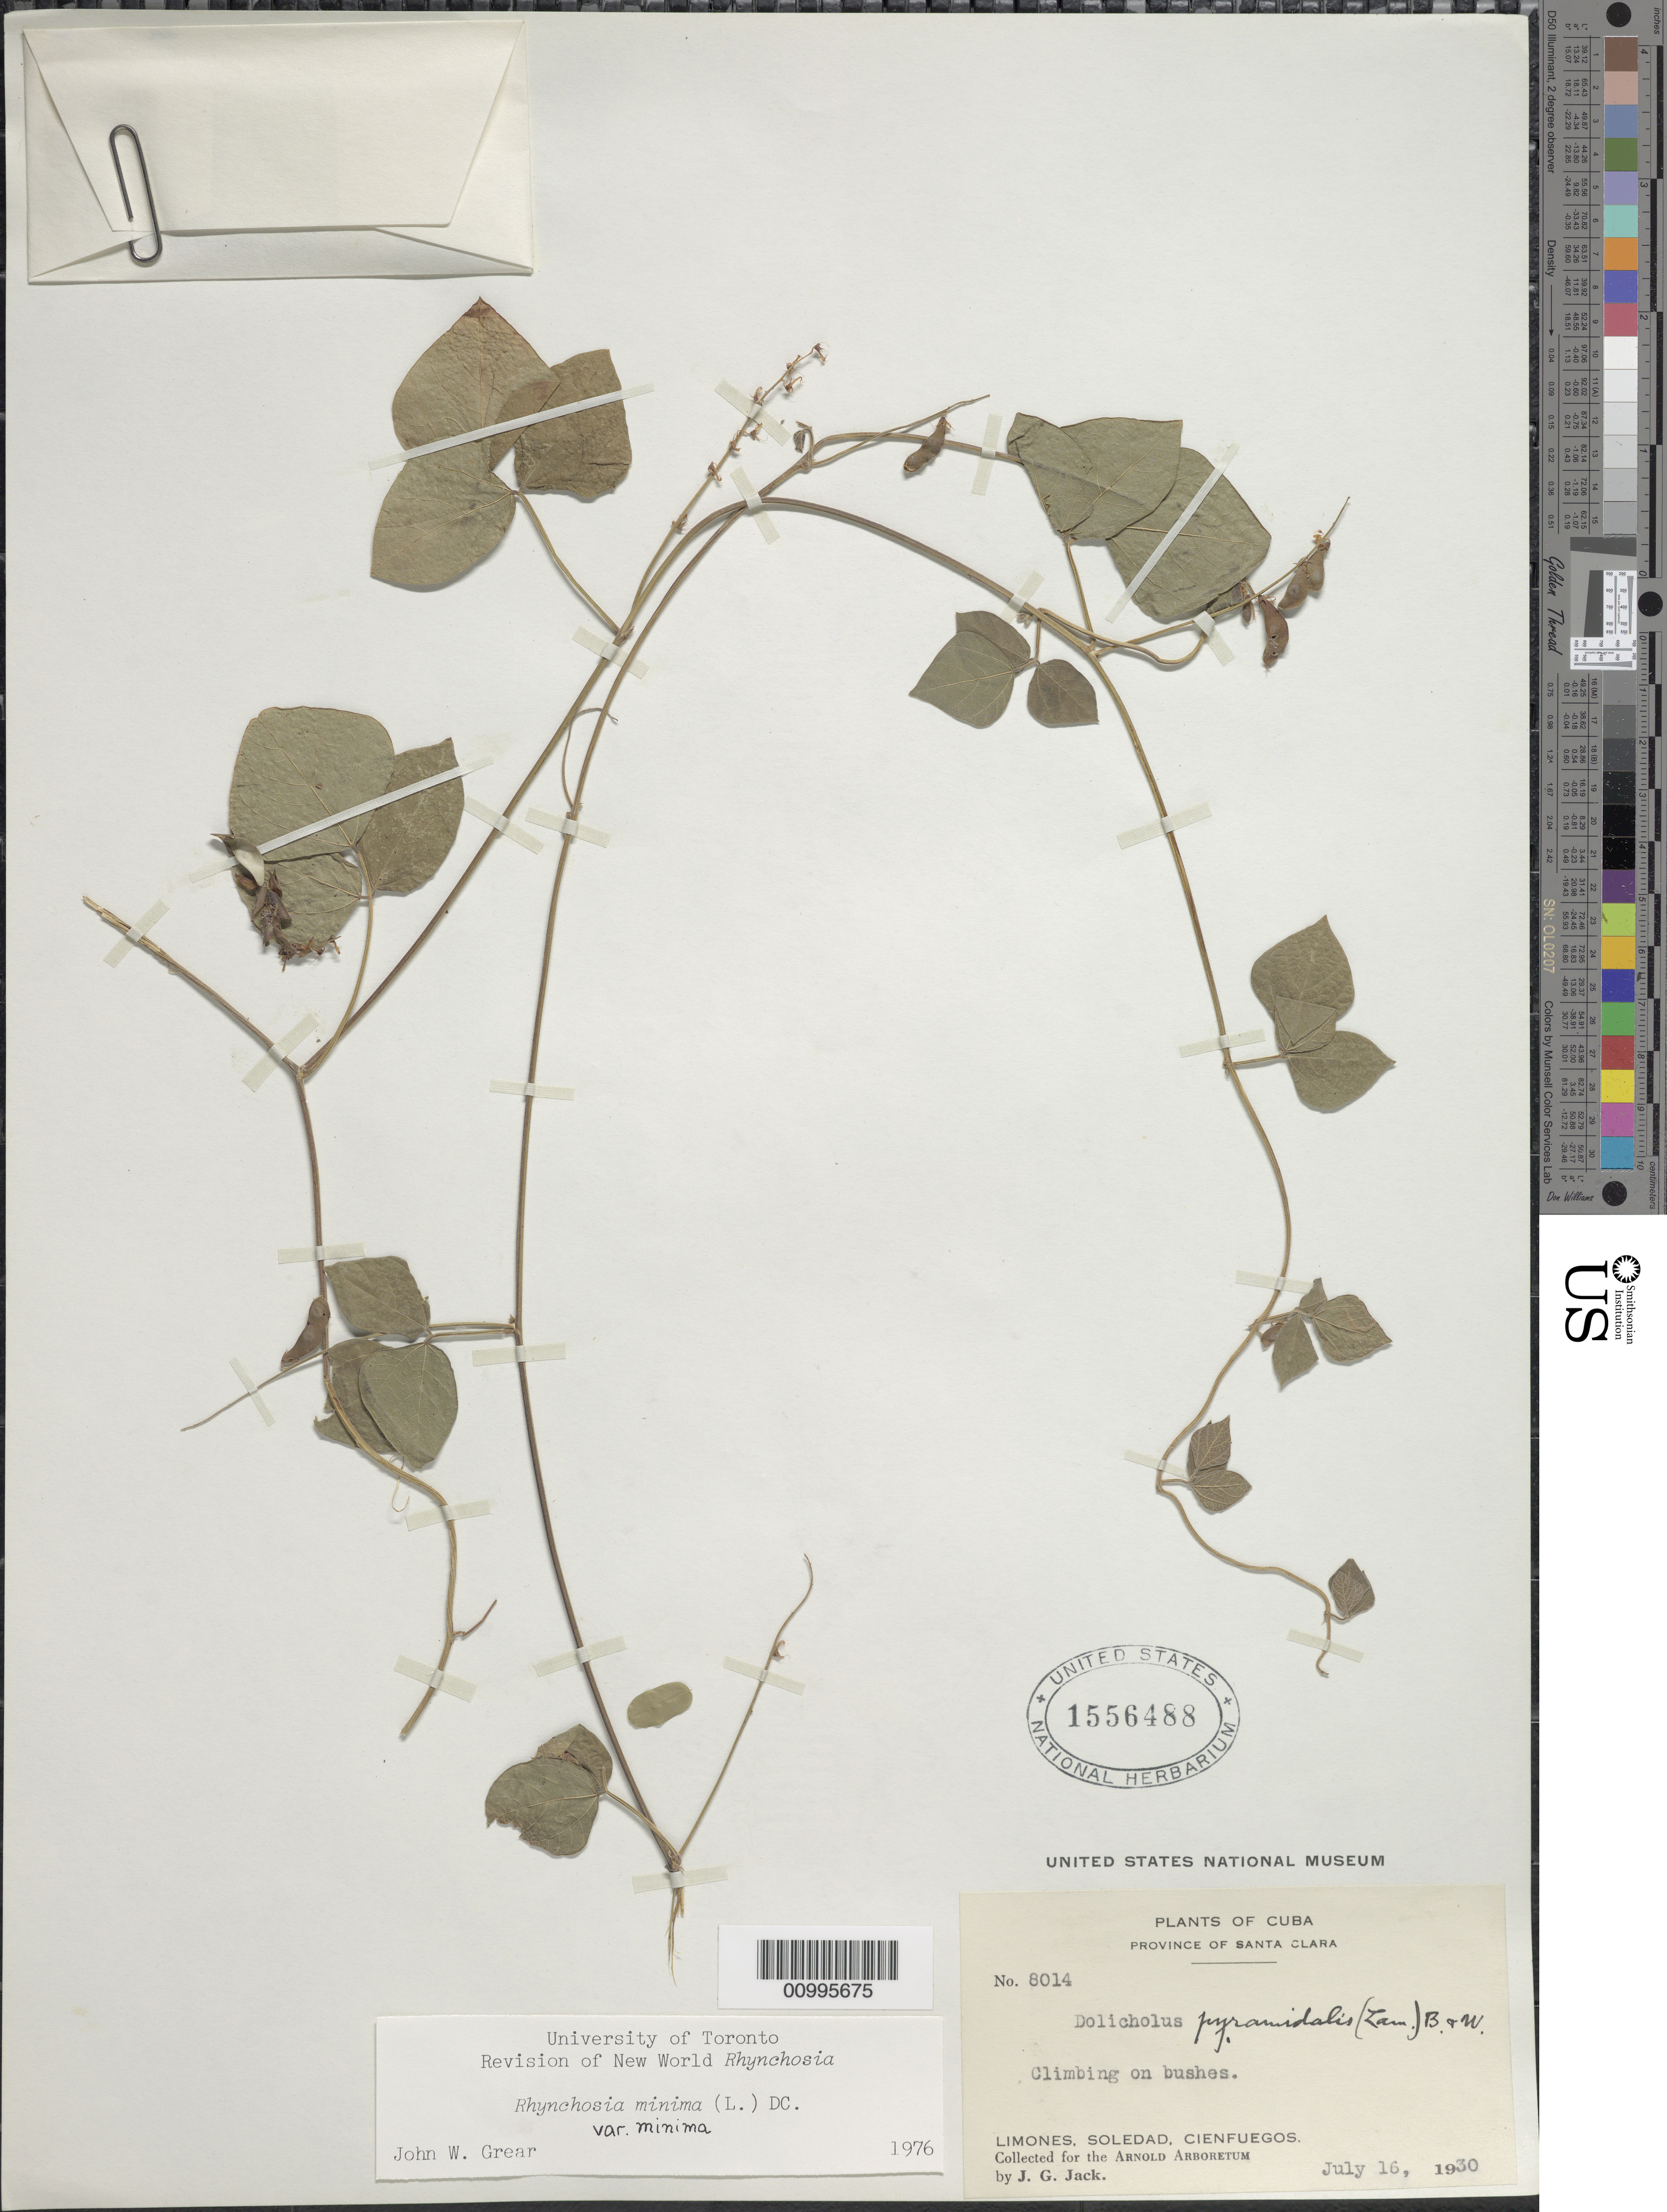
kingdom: Plantae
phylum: Tracheophyta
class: Magnoliopsida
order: Fabales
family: Fabaceae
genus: Rhynchosia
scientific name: Rhynchosia minima var. minima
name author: (L.) DC.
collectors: J. G. Jack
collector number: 8014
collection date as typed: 16 Jul 1930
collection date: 1930-07-16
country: Cuba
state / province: Cienfuegos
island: Cuba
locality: Province of Santa Clara Limones, Soledad, Cienfuegos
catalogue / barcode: US 1556488